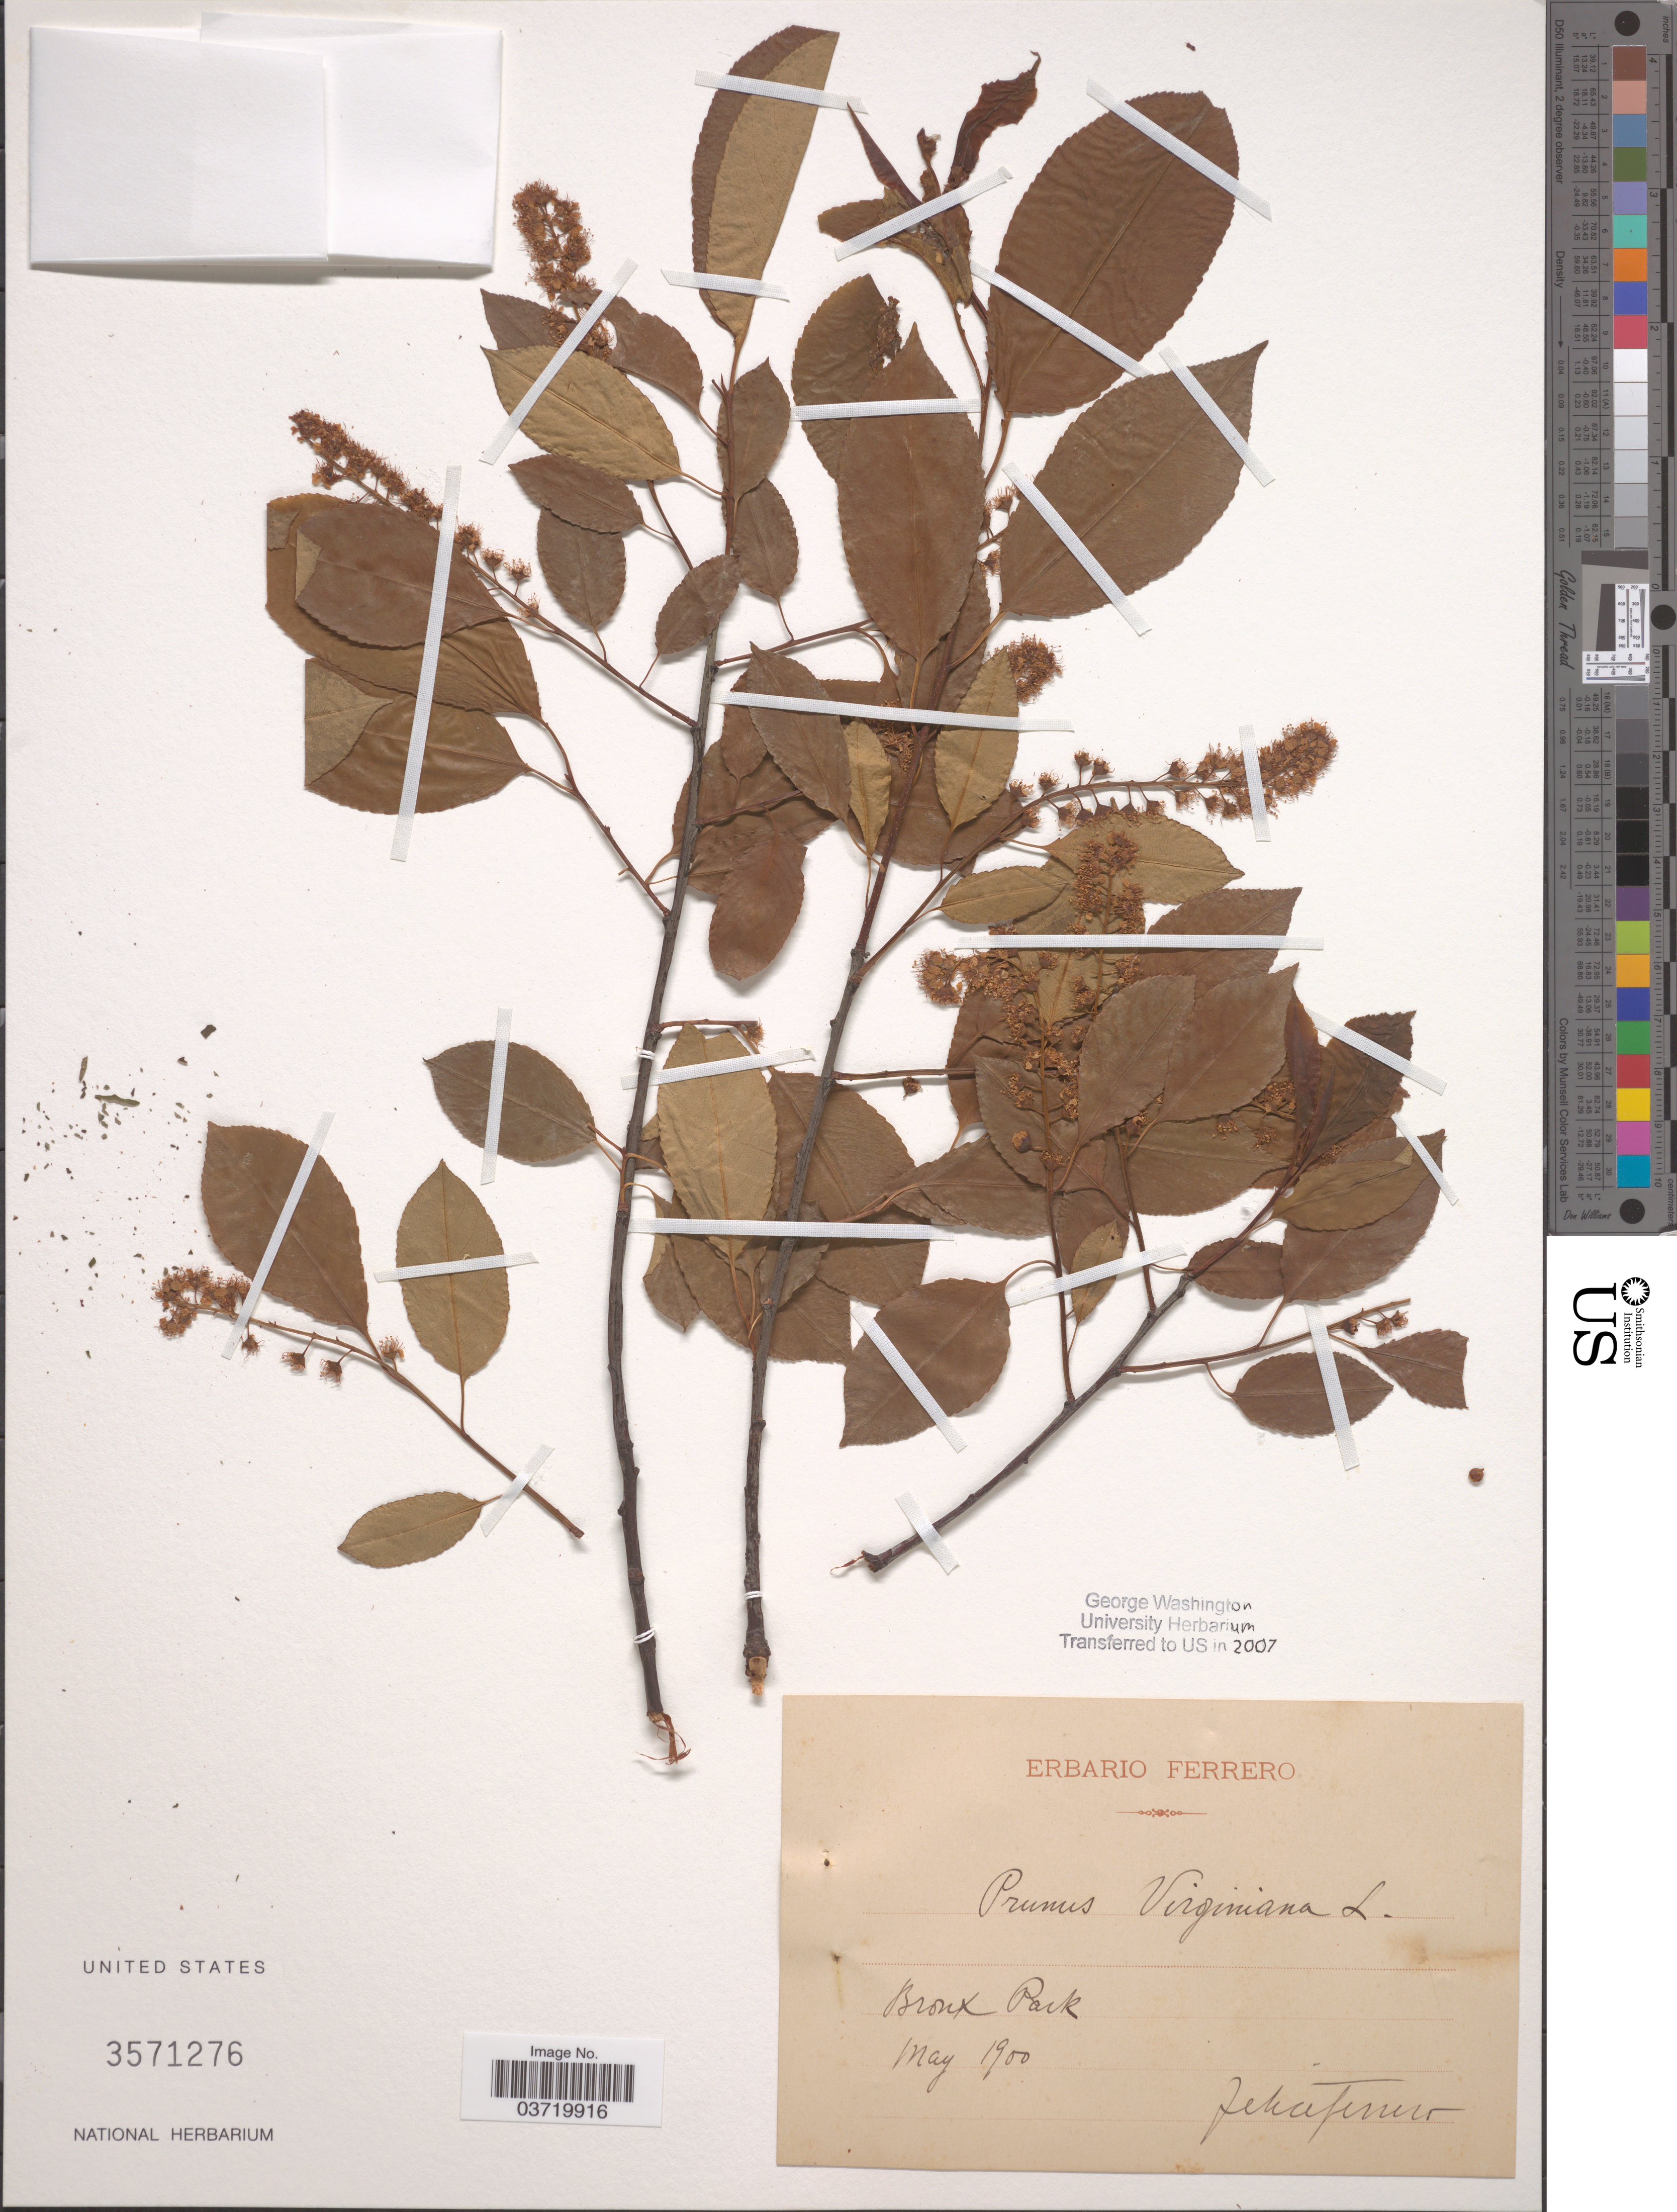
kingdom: Plantae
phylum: Tracheophyta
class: Magnoliopsida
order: Rosales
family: Rosaceae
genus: Prunus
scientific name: Prunus virginiana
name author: L.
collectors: F. Ferrero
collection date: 1900-05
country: United States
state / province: New York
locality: Bronx Park.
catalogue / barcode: US 3571276